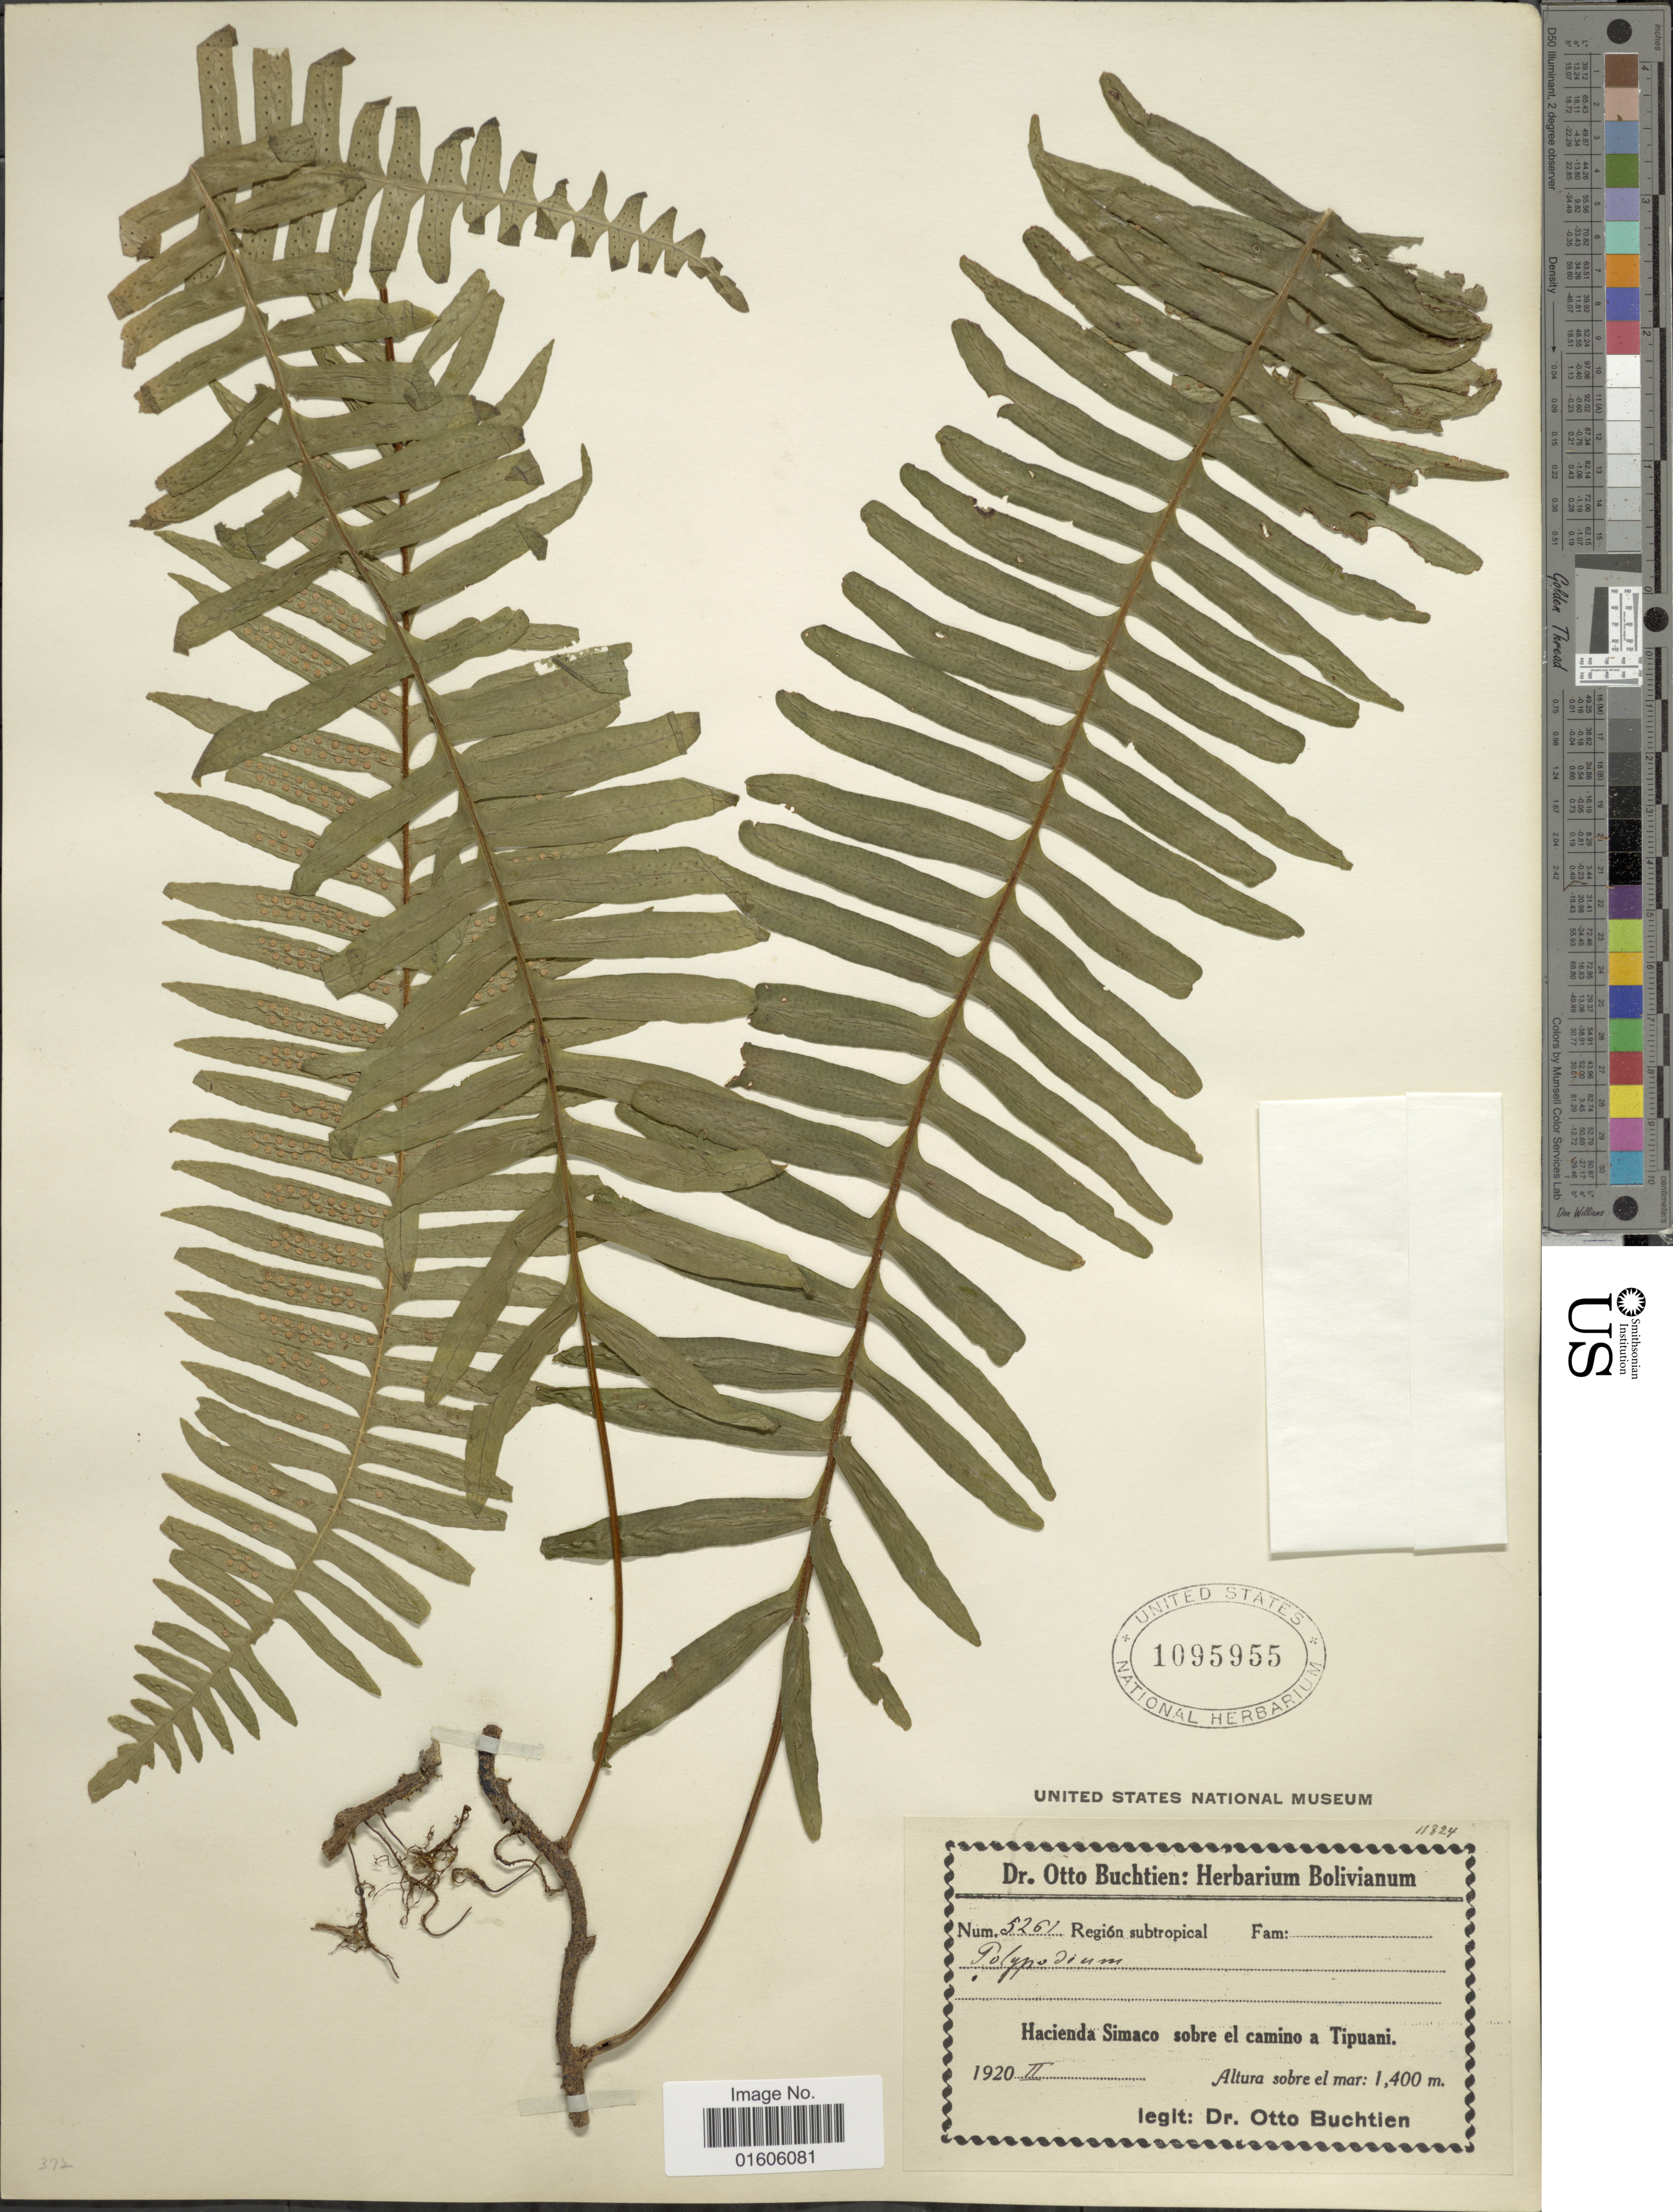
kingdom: Plantae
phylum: Tracheophyta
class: Polypodiopsida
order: Polypodiales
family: Polypodiaceae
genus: Serpocaulon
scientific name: Serpocaulon dasypleuron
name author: (Kunze) A.R. Sm.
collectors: O. Buchtien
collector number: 5261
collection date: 1920-02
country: Bolivia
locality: Región subtropical. Hacienda Simaco sobre el camino a Tipuani.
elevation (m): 1400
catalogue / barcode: US 1095955